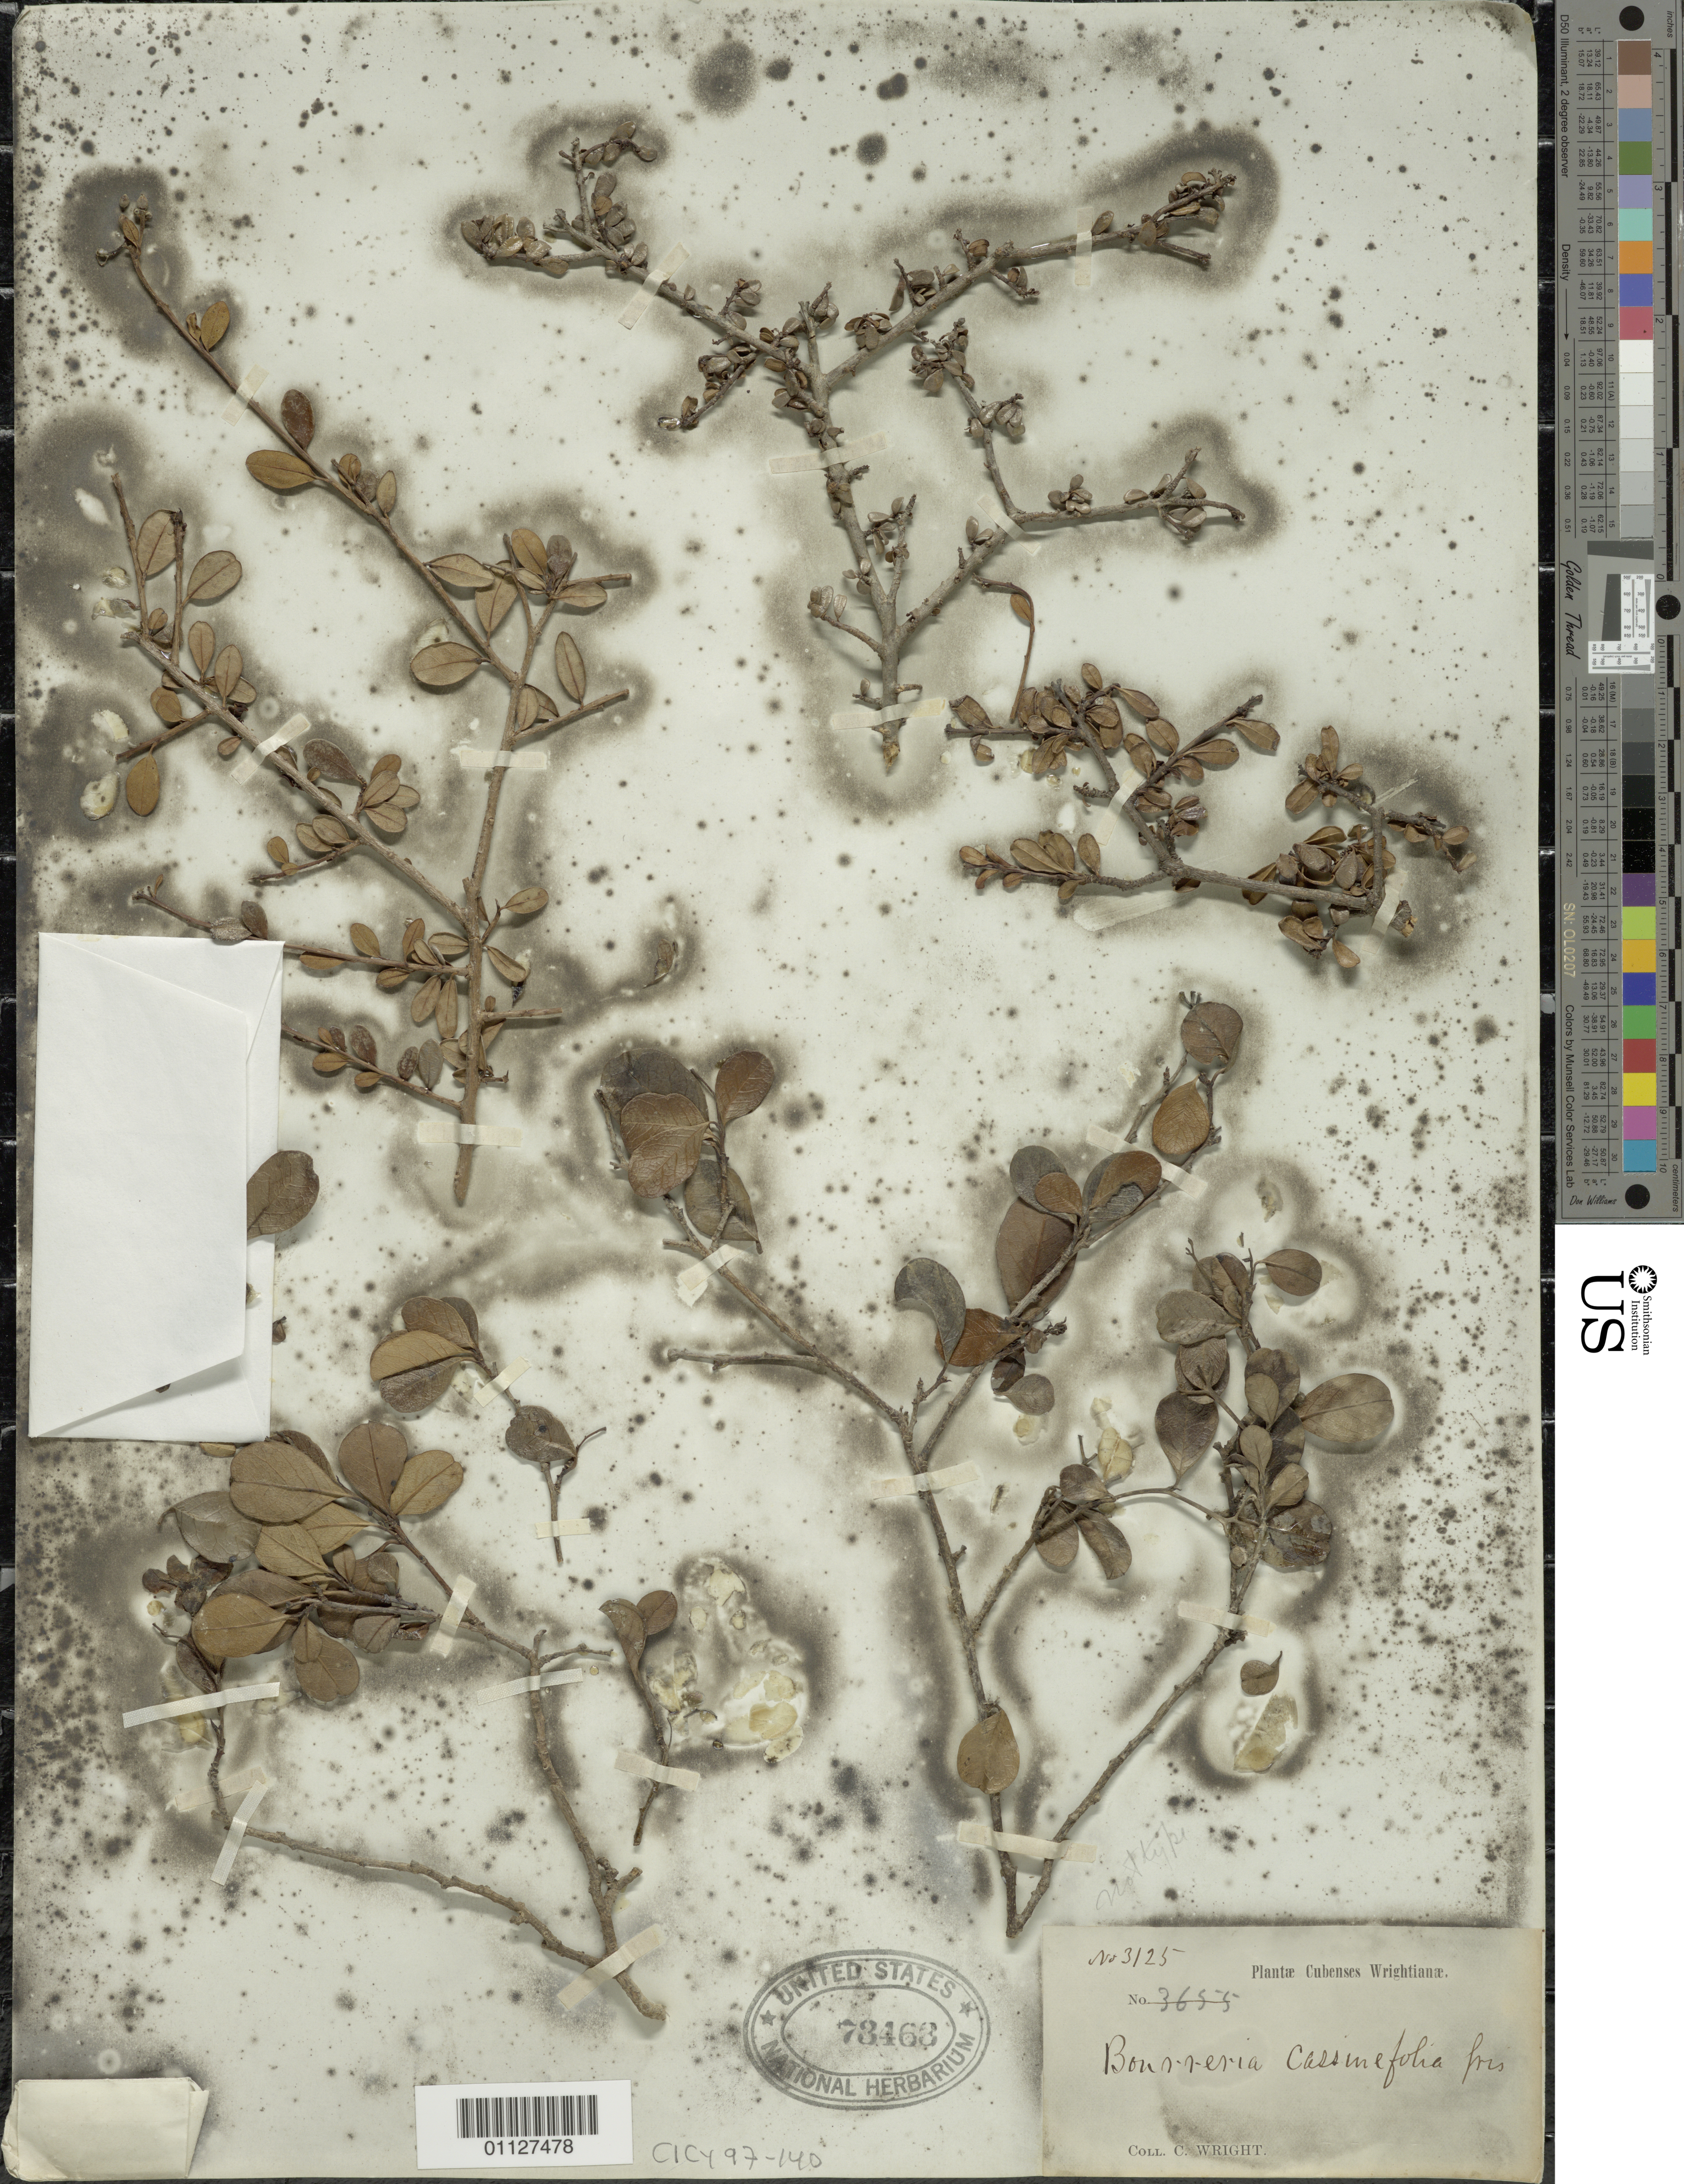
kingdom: Plantae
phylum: Tracheophyta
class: Magnoliopsida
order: Boraginales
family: Ehretiaceae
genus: Bourreria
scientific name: Bourreria cassinifolia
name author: (A. Rich.) Griseb.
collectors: C. Wright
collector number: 3125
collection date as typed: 1800 to 1899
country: Cuba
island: Cuba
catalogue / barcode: US 73463